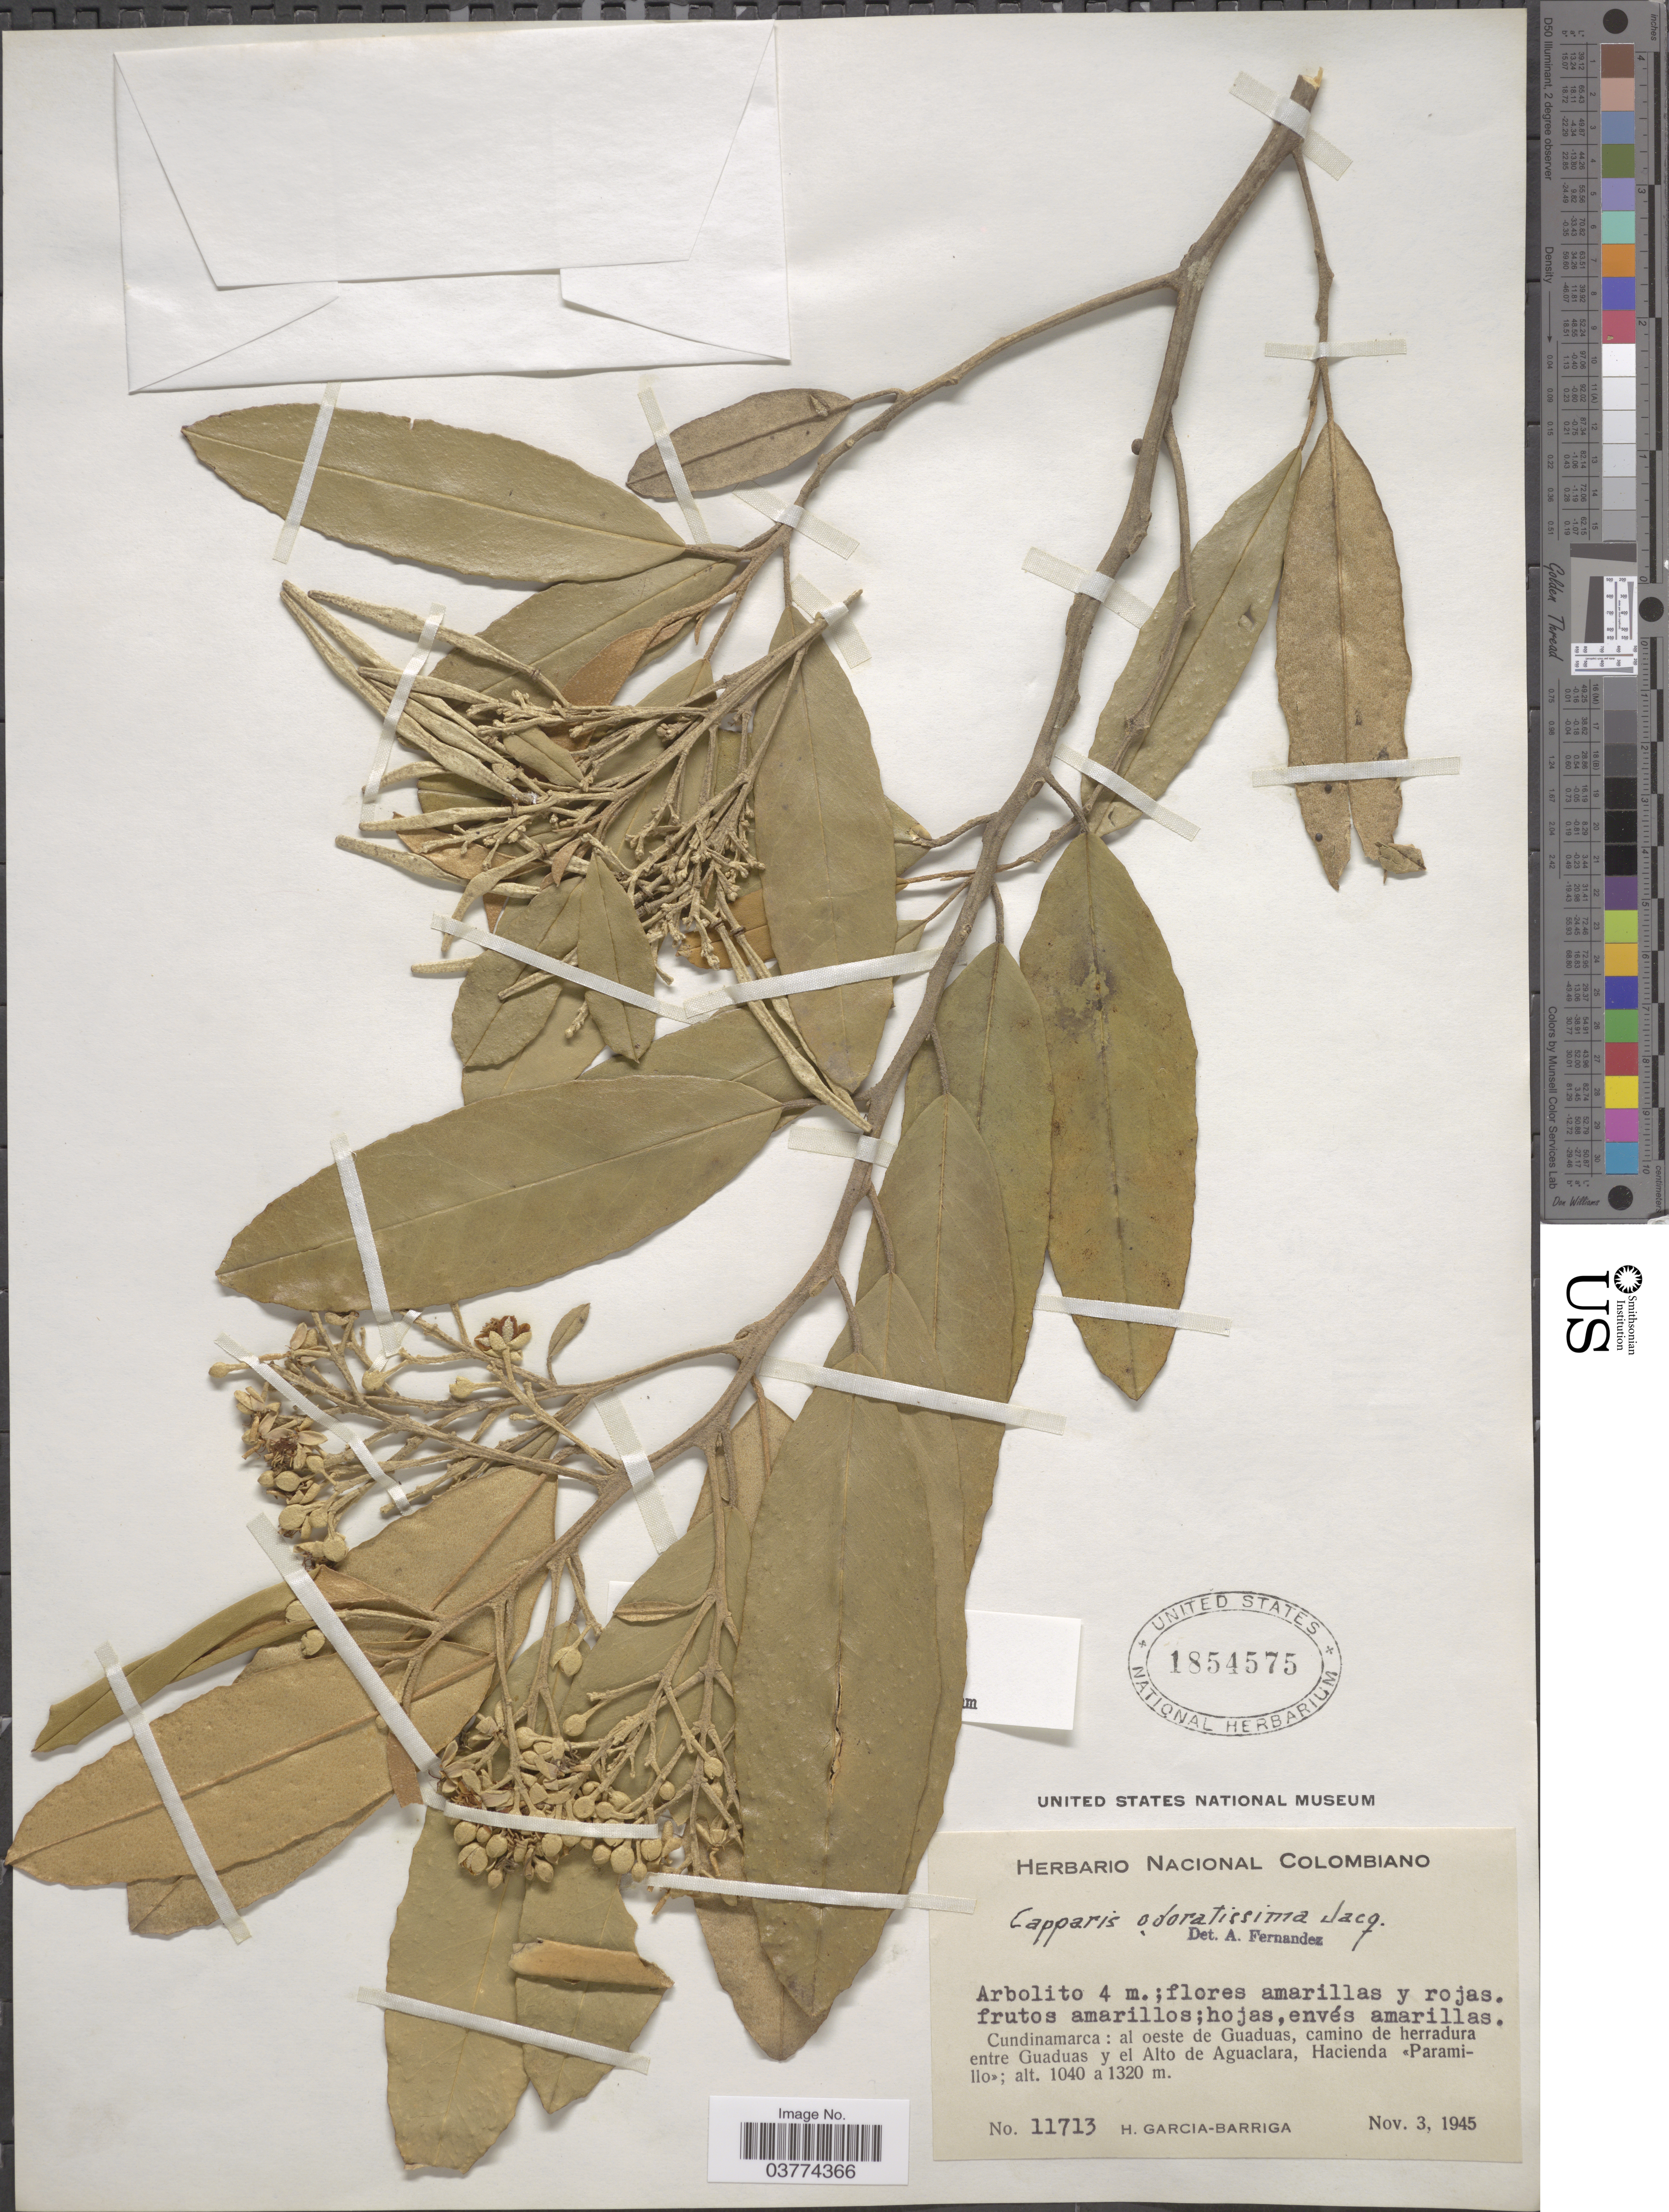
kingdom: Plantae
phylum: Tracheophyta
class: Magnoliopsida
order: Brassicales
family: Capparaceae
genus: Quadrella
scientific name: Quadrella odoratissima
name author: (Jacq.) Hutch.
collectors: H. García Barriga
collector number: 11713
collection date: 1945-11-03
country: Colombia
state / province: Cundinamarca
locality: Al oeste de Guaduas, camino de herradura entre Guaduas y el Alto de Aguaclara, Hacienda «Paramillo».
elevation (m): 1040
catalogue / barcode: US 1854575